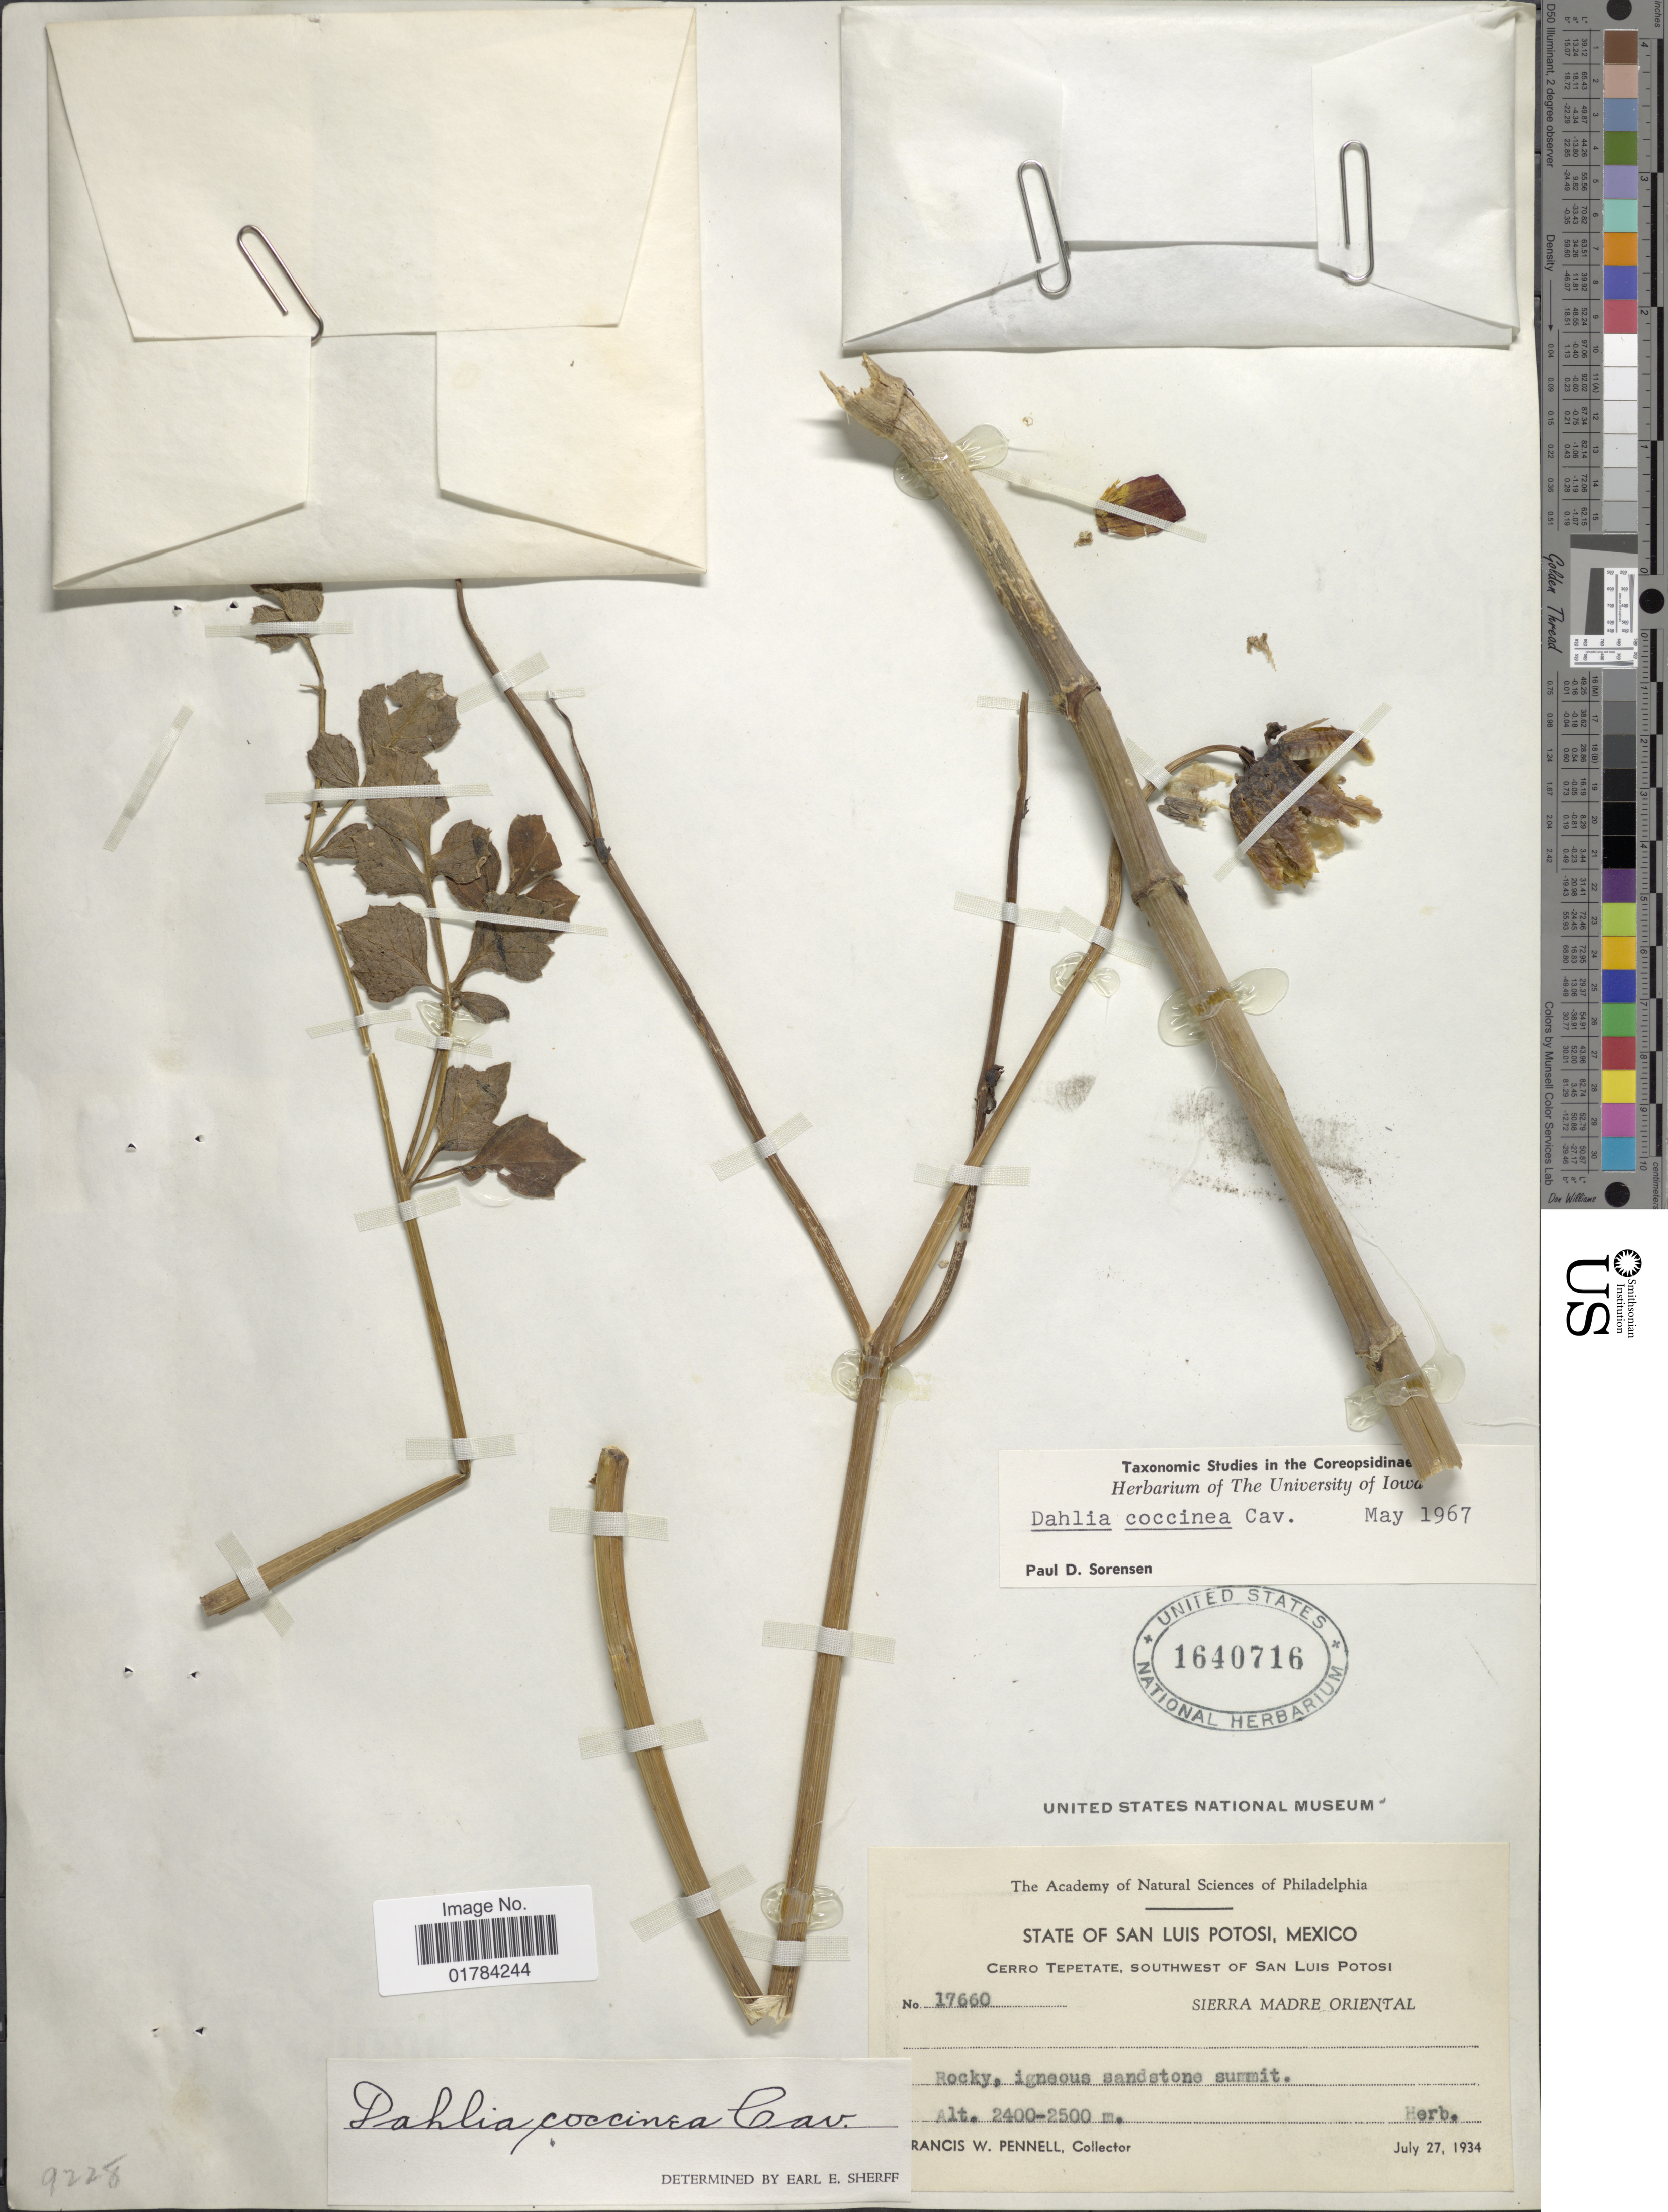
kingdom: Plantae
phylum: Tracheophyta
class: Magnoliopsida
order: Asterales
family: Asteraceae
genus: Dahlia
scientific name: Dahlia coccinea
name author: Cav.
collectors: F. W. Pennell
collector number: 17660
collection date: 1934-07-27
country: Mexico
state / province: San Luis Potosí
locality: Cerro Tepetate, southwest of San Luis Potosi, Sierra Madre Oriental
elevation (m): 2400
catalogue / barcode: US 1640716